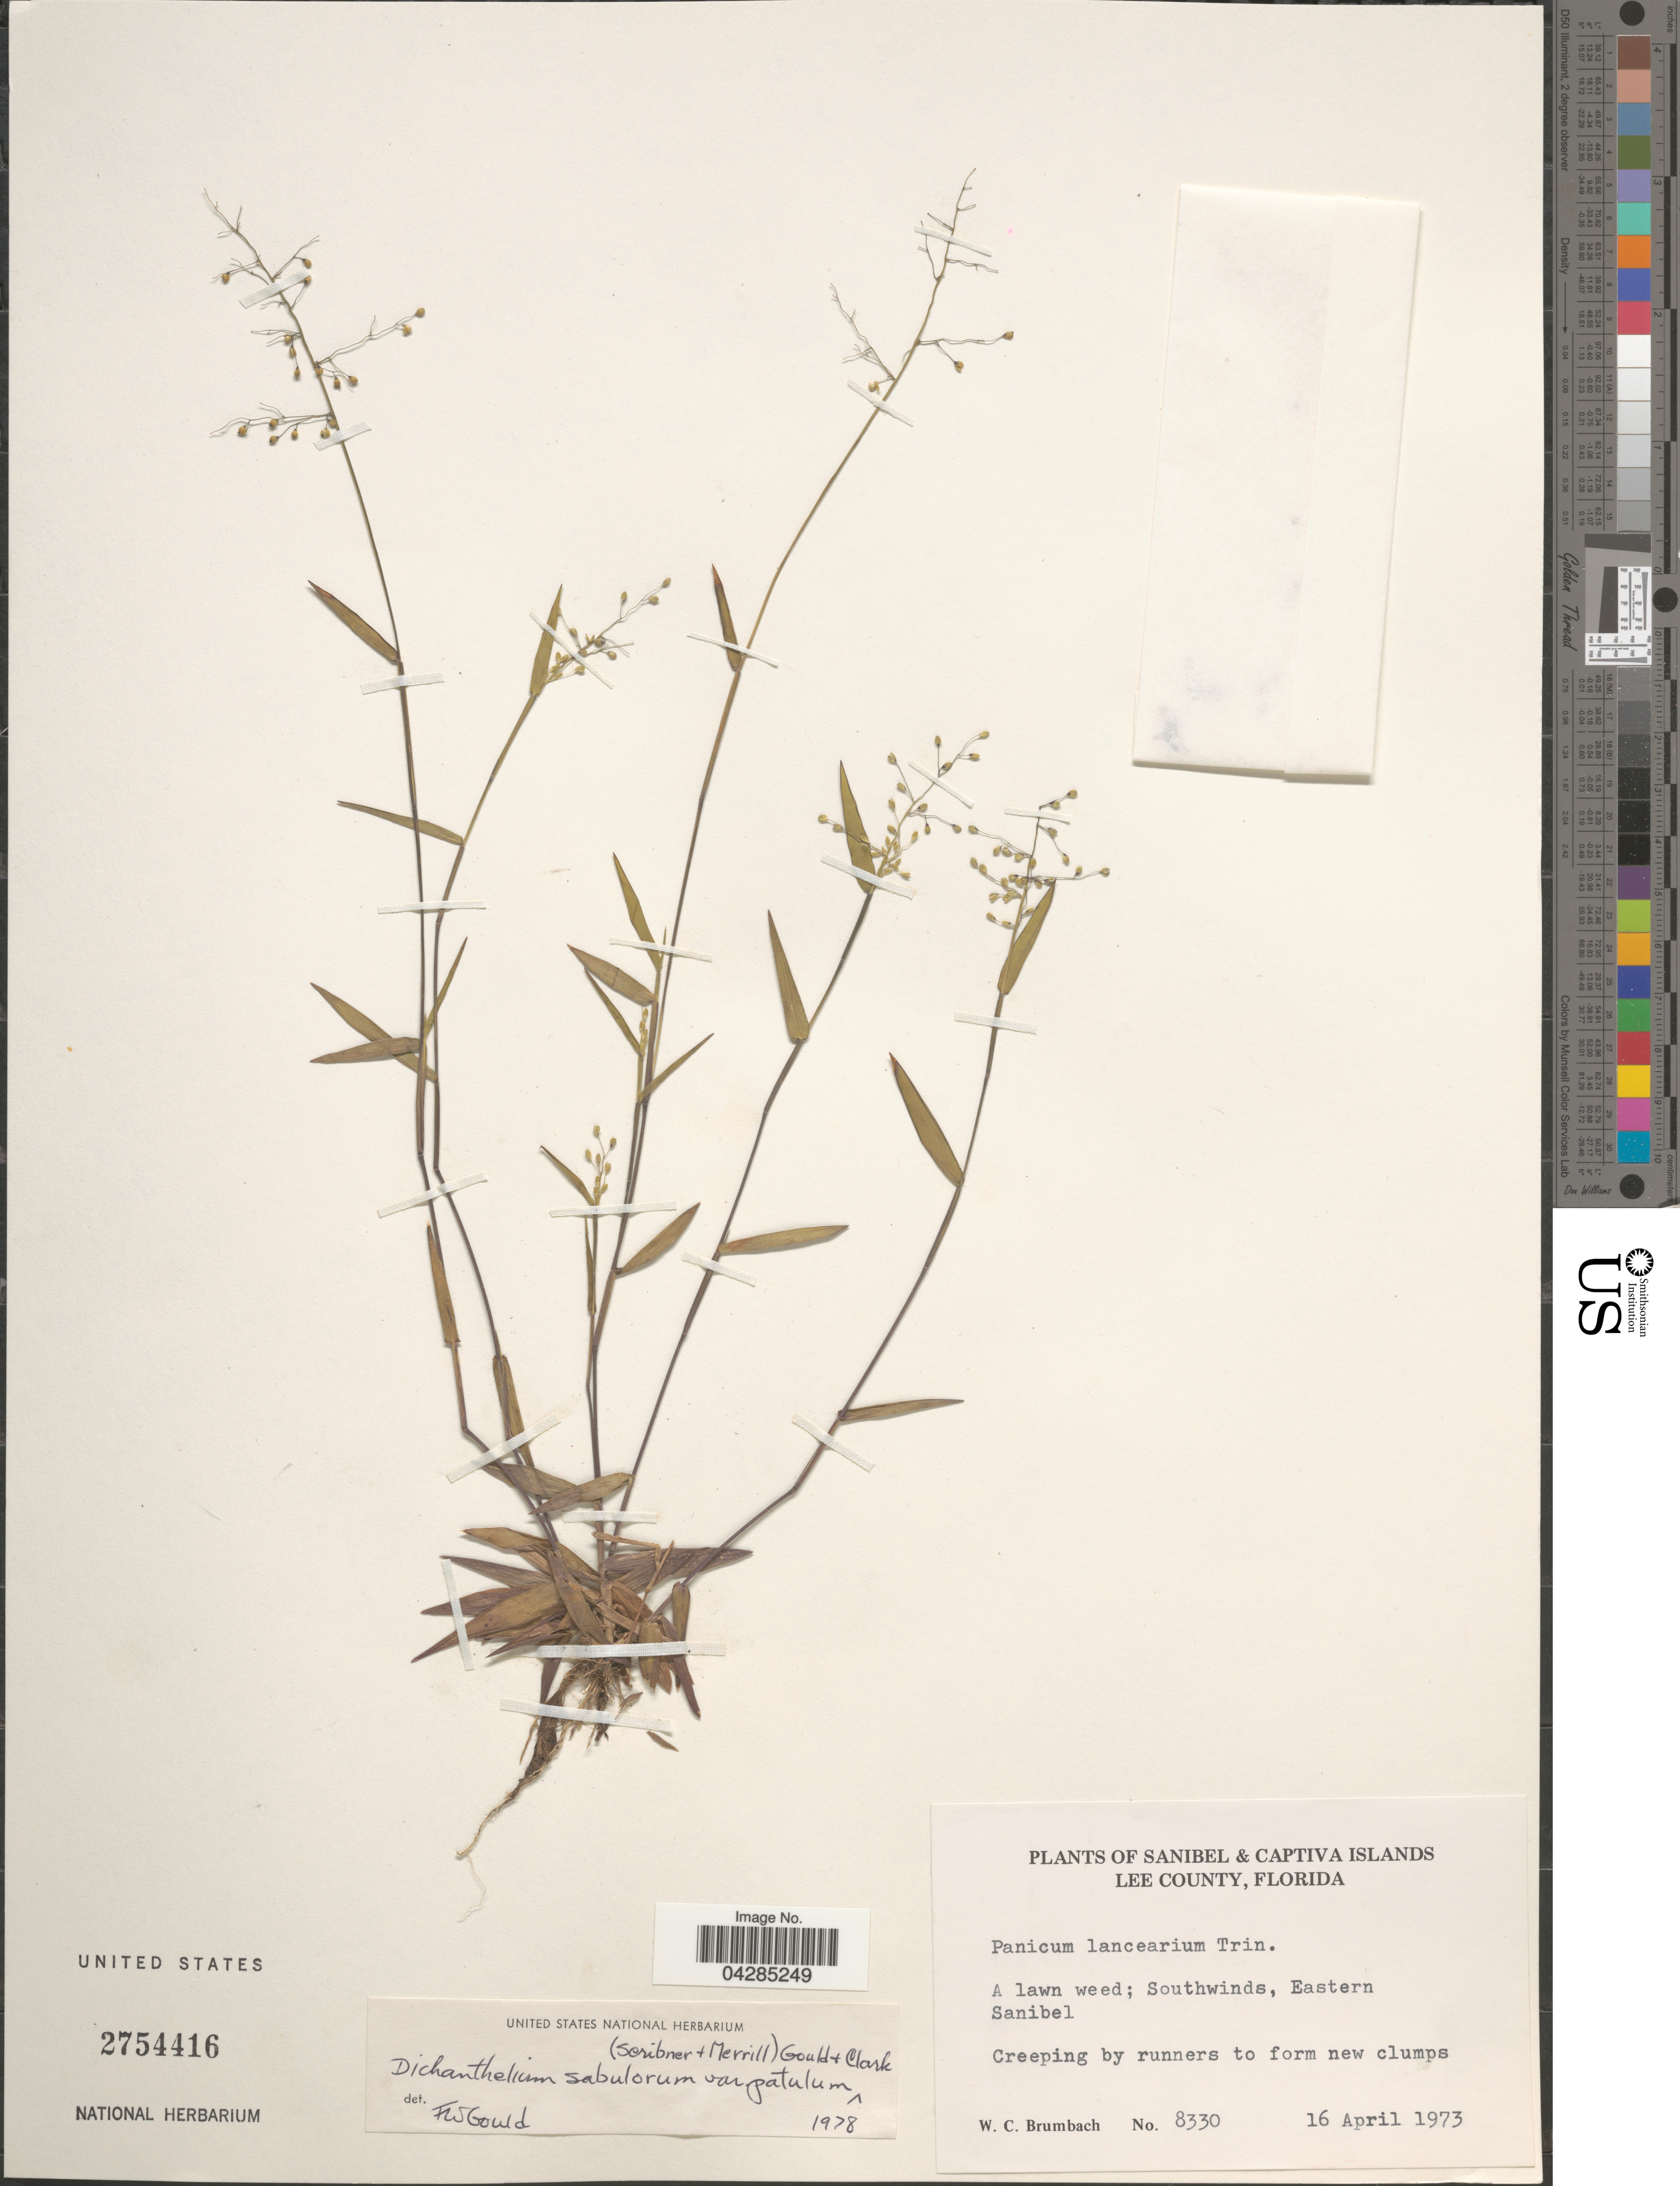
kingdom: Plantae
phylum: Tracheophyta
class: Liliopsida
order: Poales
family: Poaceae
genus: Dichanthelium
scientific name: Dichanthelium portoricense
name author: (Desv. ex Ham.) B.F. Hansen & Wunderlin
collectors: W. C. Brumbach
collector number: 8330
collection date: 1973-04-16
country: United States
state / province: Florida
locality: Sanibel & Captiva Islands. Lee County. A lawn weed; Southwinds, Eastern Sanibel.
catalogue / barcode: US 2754416